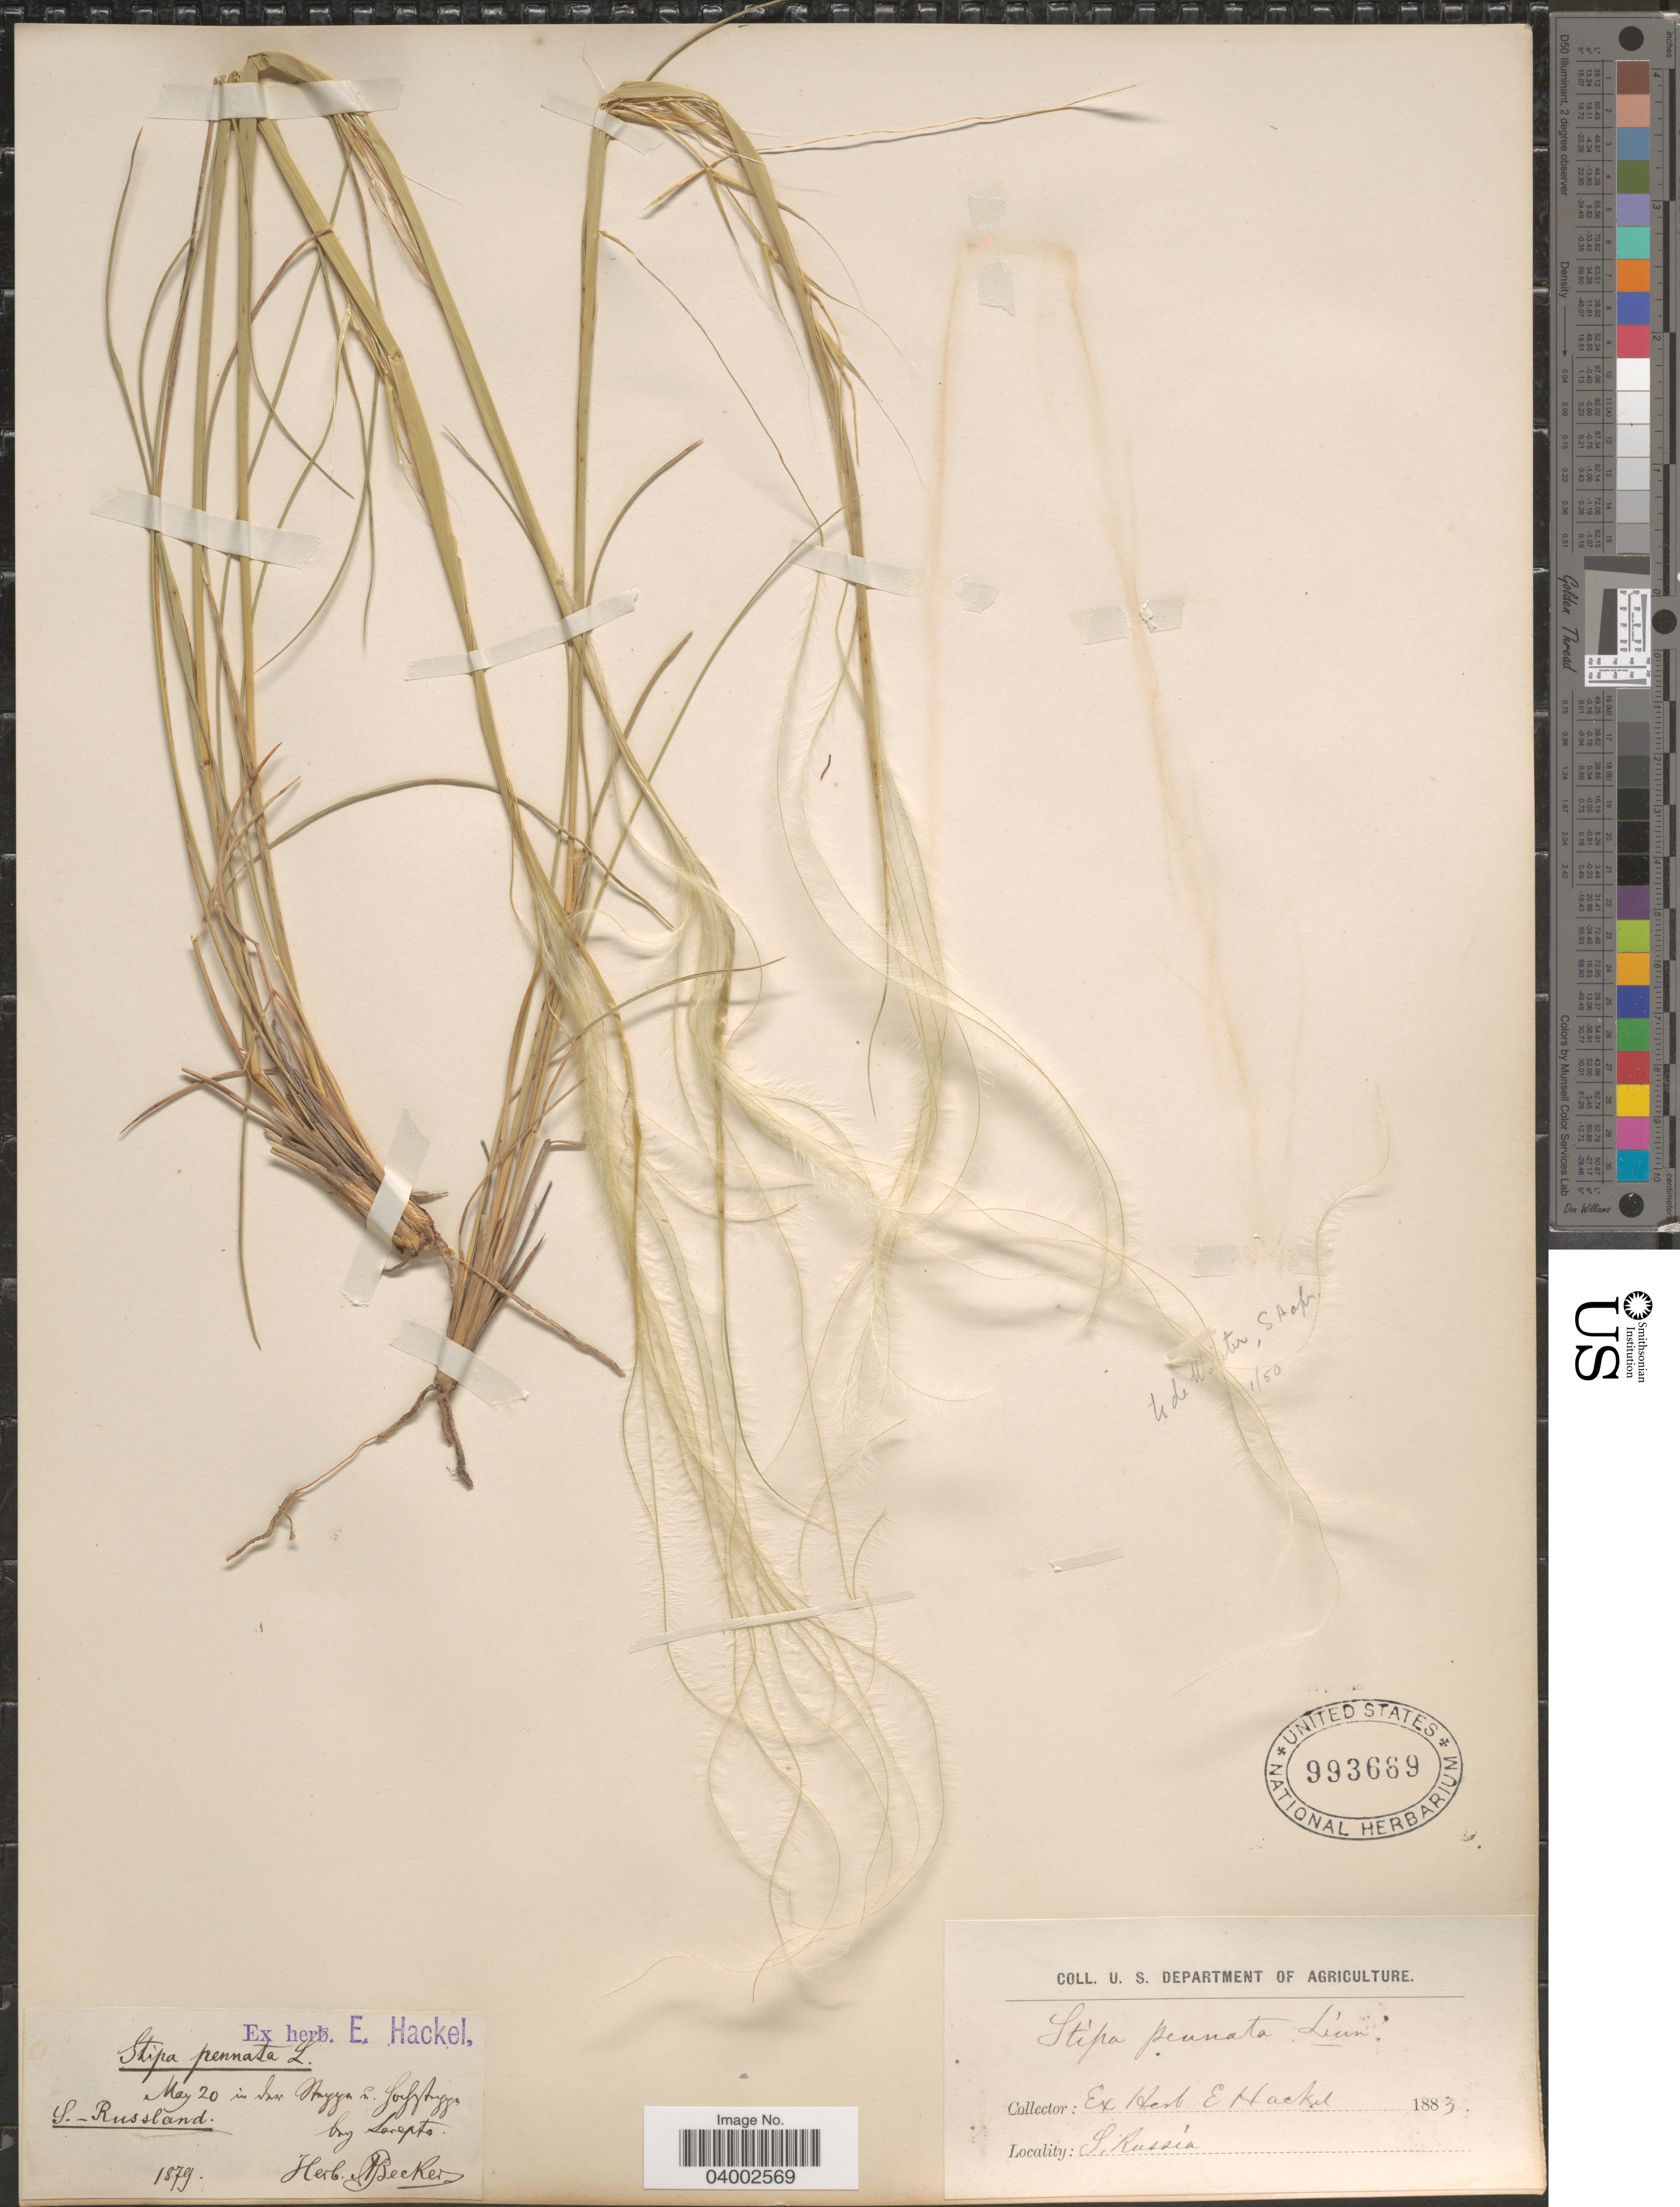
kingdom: Plantae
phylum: Tracheophyta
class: Liliopsida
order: Poales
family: Poaceae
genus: Stipa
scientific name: Stipa pennata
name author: L.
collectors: Ex herb. A. Becker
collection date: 1879-05-20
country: Russian Federation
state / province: Volgograd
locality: S. Russland. Sarepta.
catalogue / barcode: US 993669